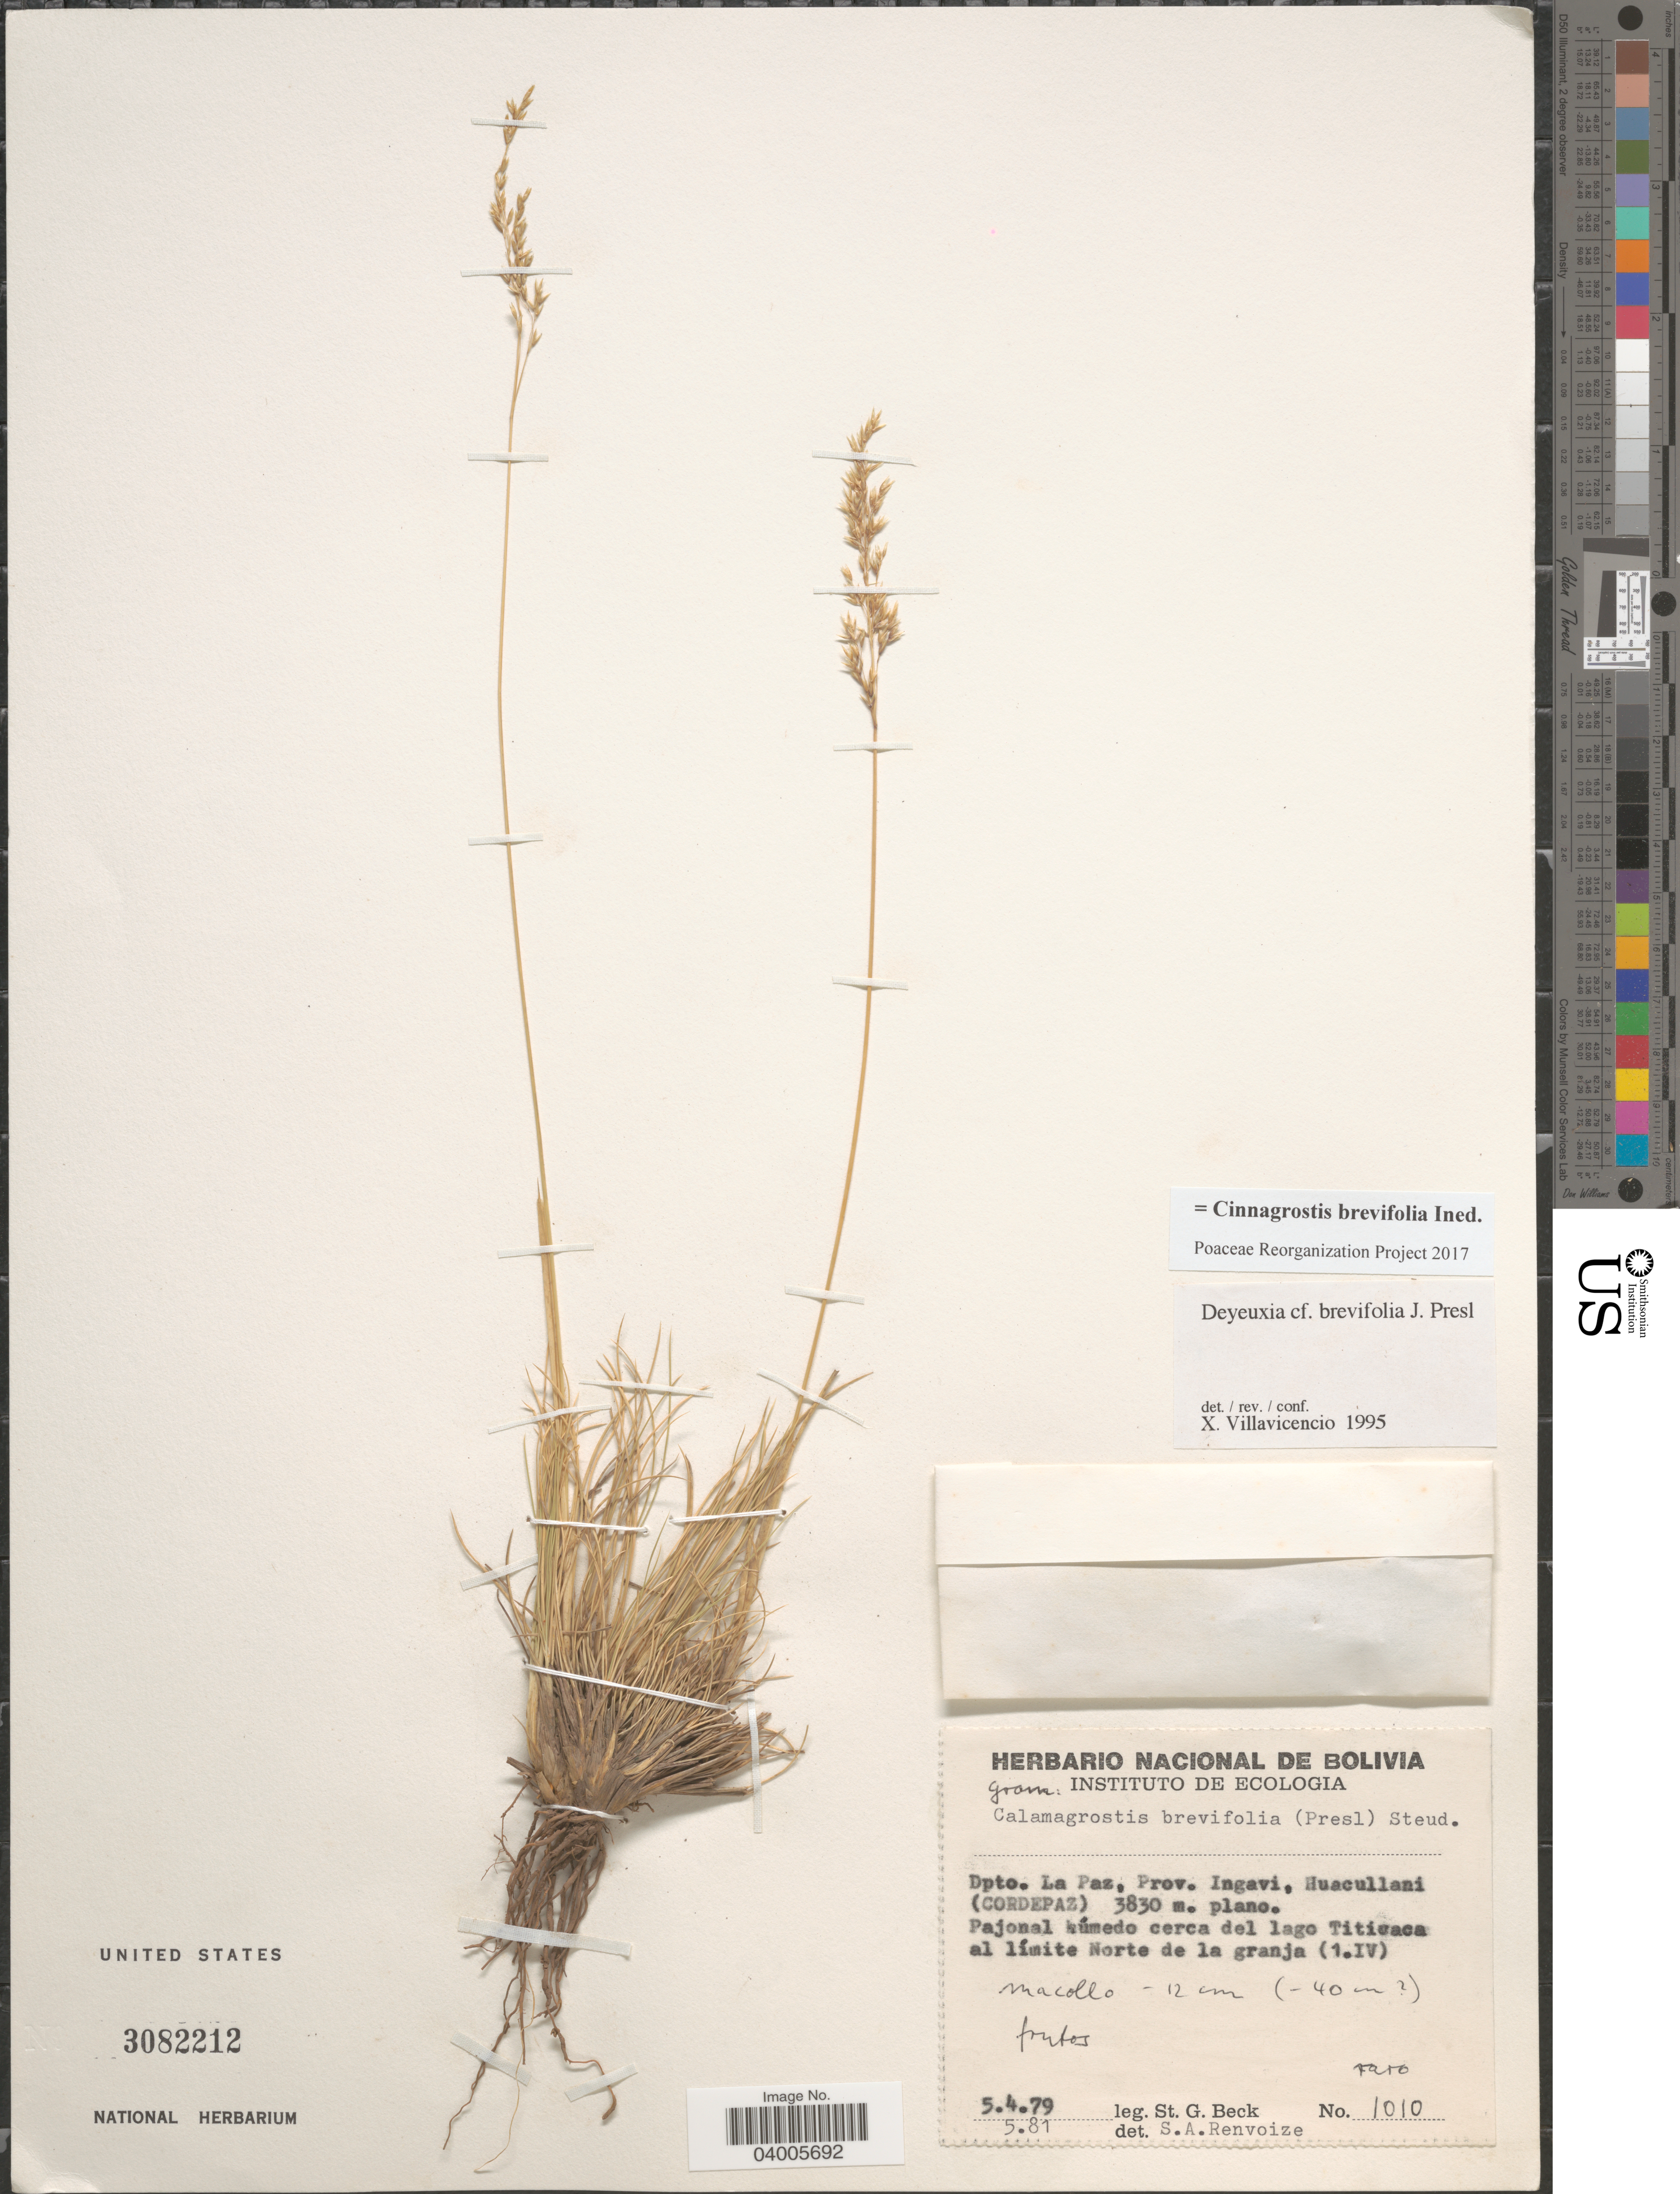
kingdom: Plantae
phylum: Tracheophyta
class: Liliopsida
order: Poales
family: Poaceae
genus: Cinnagrostis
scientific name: Cinnagrostis brevifolia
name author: (J. Presl) P.M. Peterson et al.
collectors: S. G. Beck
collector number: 1010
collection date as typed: Transcribed d/m/y: 5/4/79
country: Bolivia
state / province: La Paz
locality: Dpto. La Paz, Prov. Ingavi, Huacullani (Cordepaz). Pajonal húmedo cerca del lago Titicaca al límite Norte de la granja.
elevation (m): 3830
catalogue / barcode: US 3082212